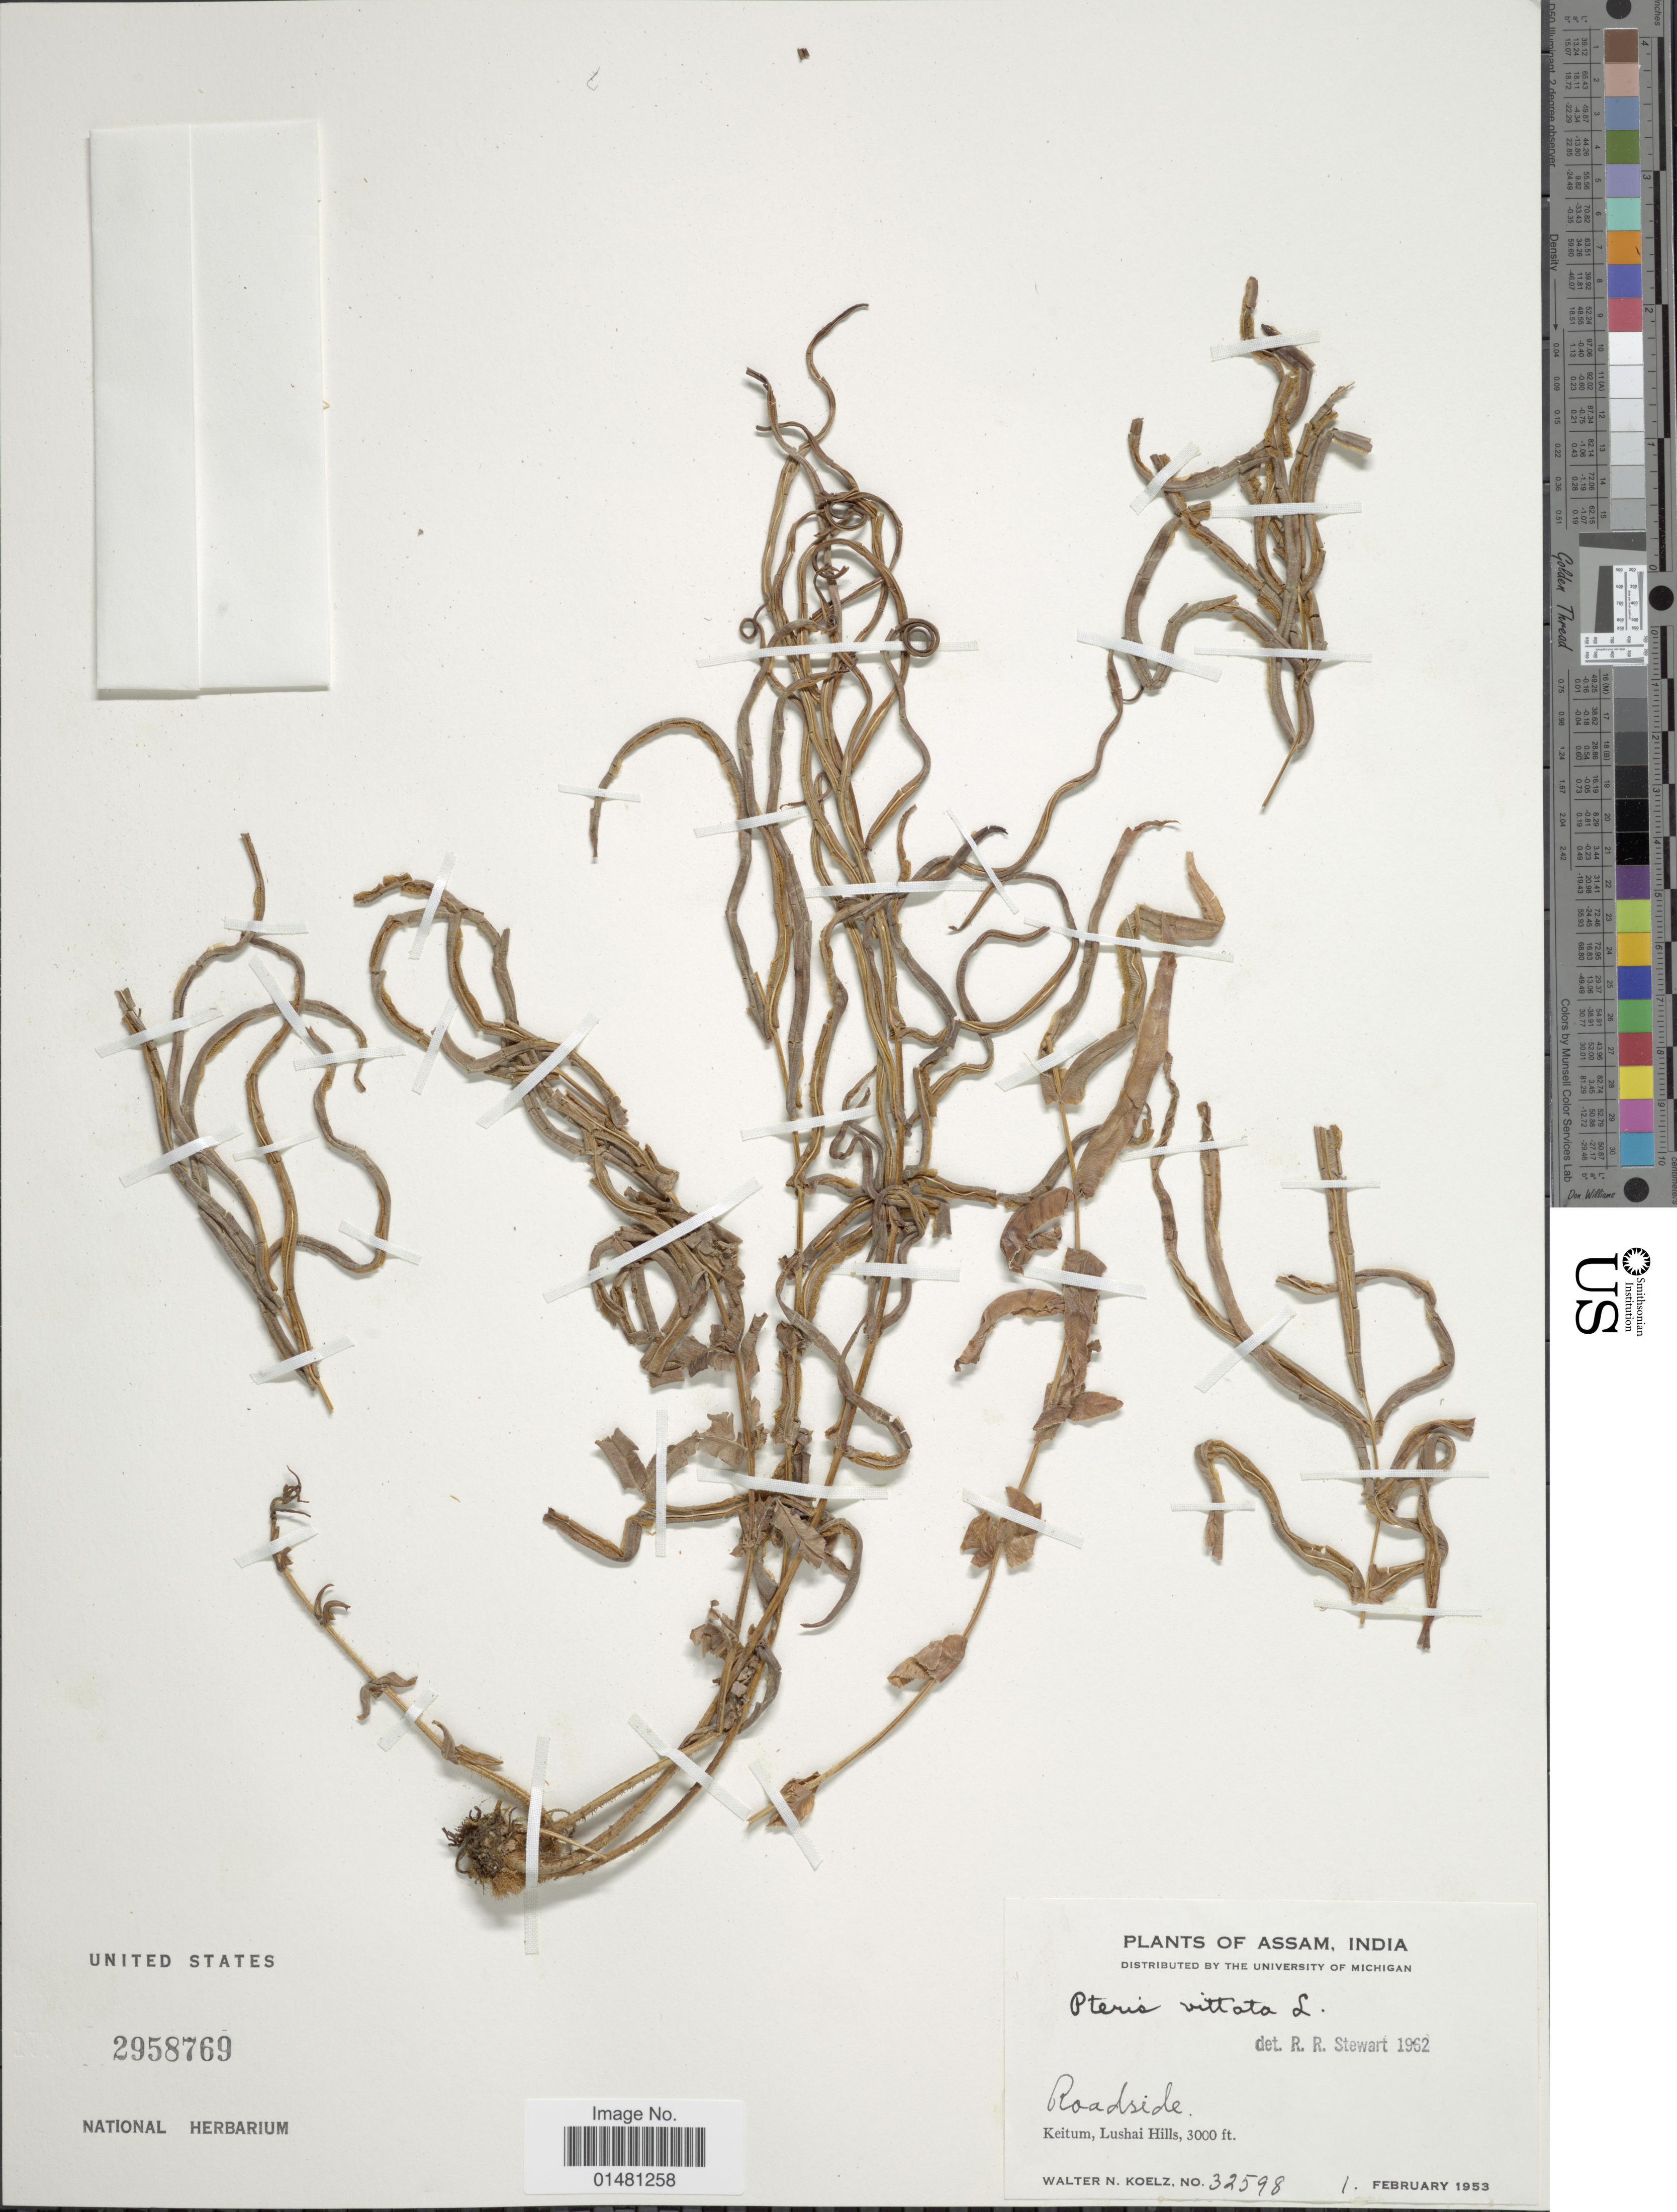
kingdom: Plantae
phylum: Tracheophyta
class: Polypodiopsida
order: Polypodiales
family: Pteridaceae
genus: Pteris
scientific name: Pteris vittata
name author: L.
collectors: W. N. Koelz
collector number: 32598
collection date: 1953-02-01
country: India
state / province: Assam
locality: Roadside, Keitum, Lushai Hills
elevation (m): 914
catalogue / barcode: US 2958769